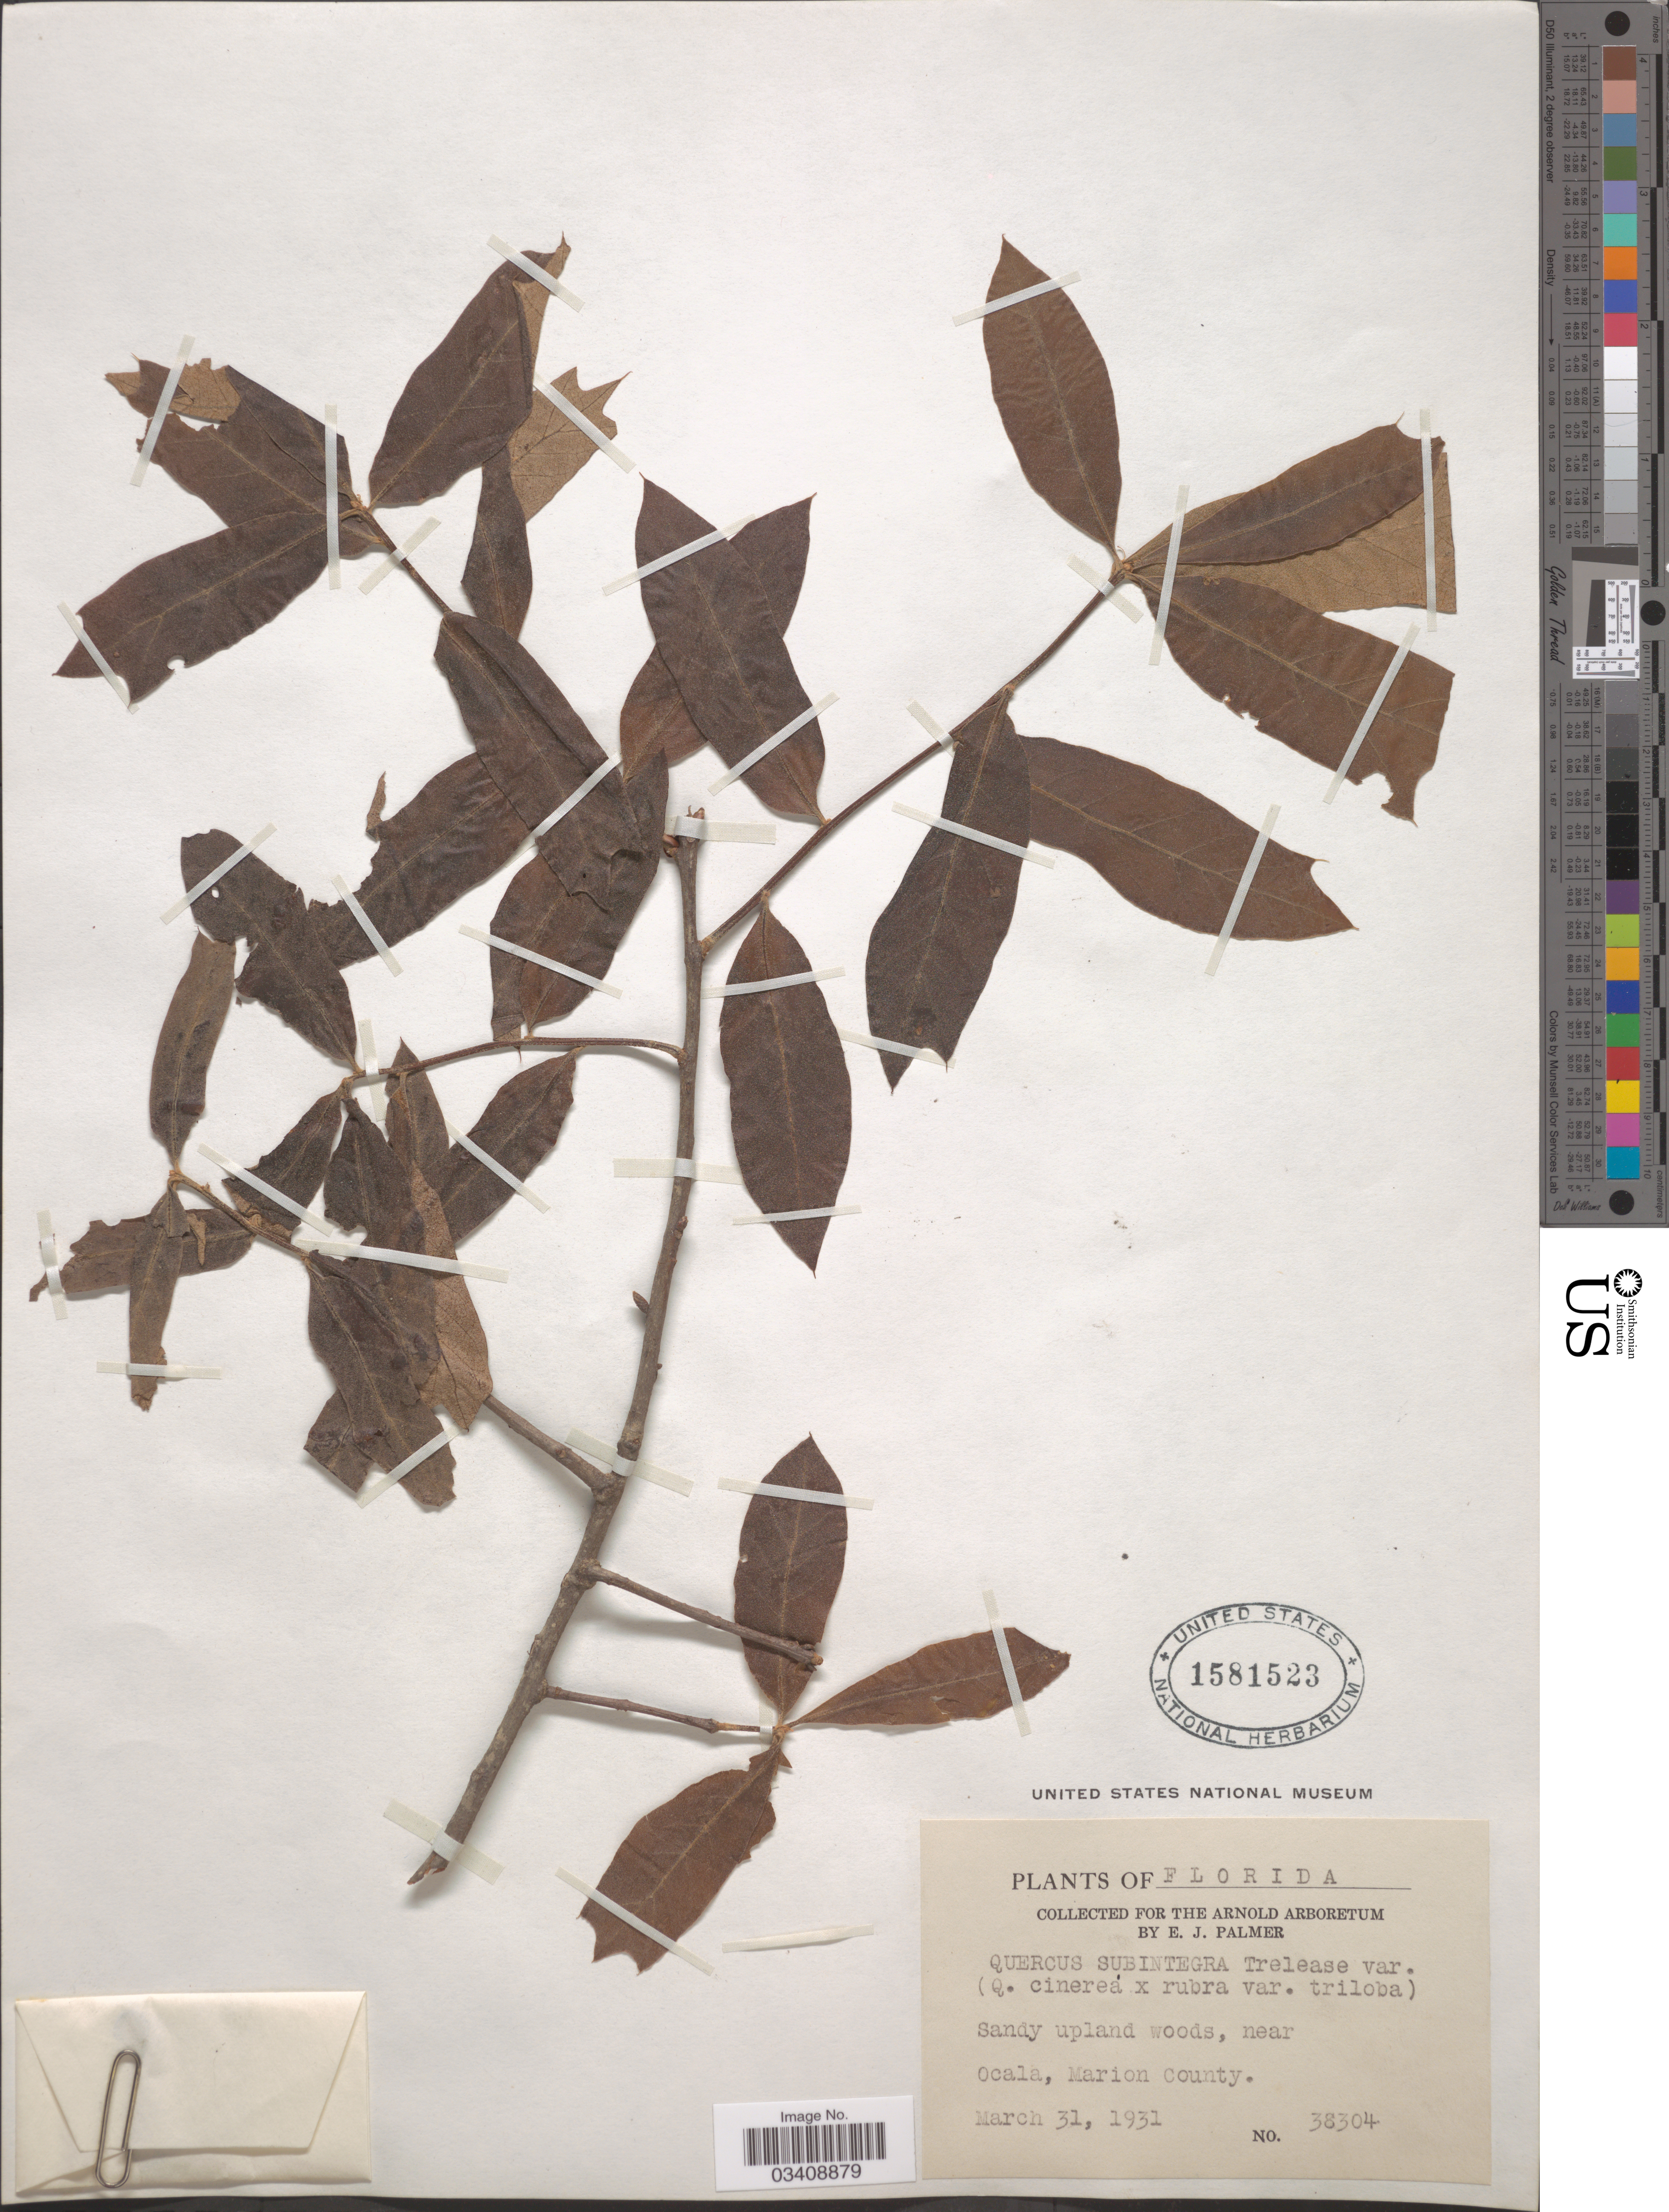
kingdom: Plantae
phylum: Tracheophyta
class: Magnoliopsida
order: Fagales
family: Fagaceae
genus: Quercus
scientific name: Quercus x subintegra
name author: (Engelm.) Trel.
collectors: E. J. Palmer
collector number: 38304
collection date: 1931-03-31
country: United States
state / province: Florida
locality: Near Ocala, Marion County.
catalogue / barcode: US 1581523